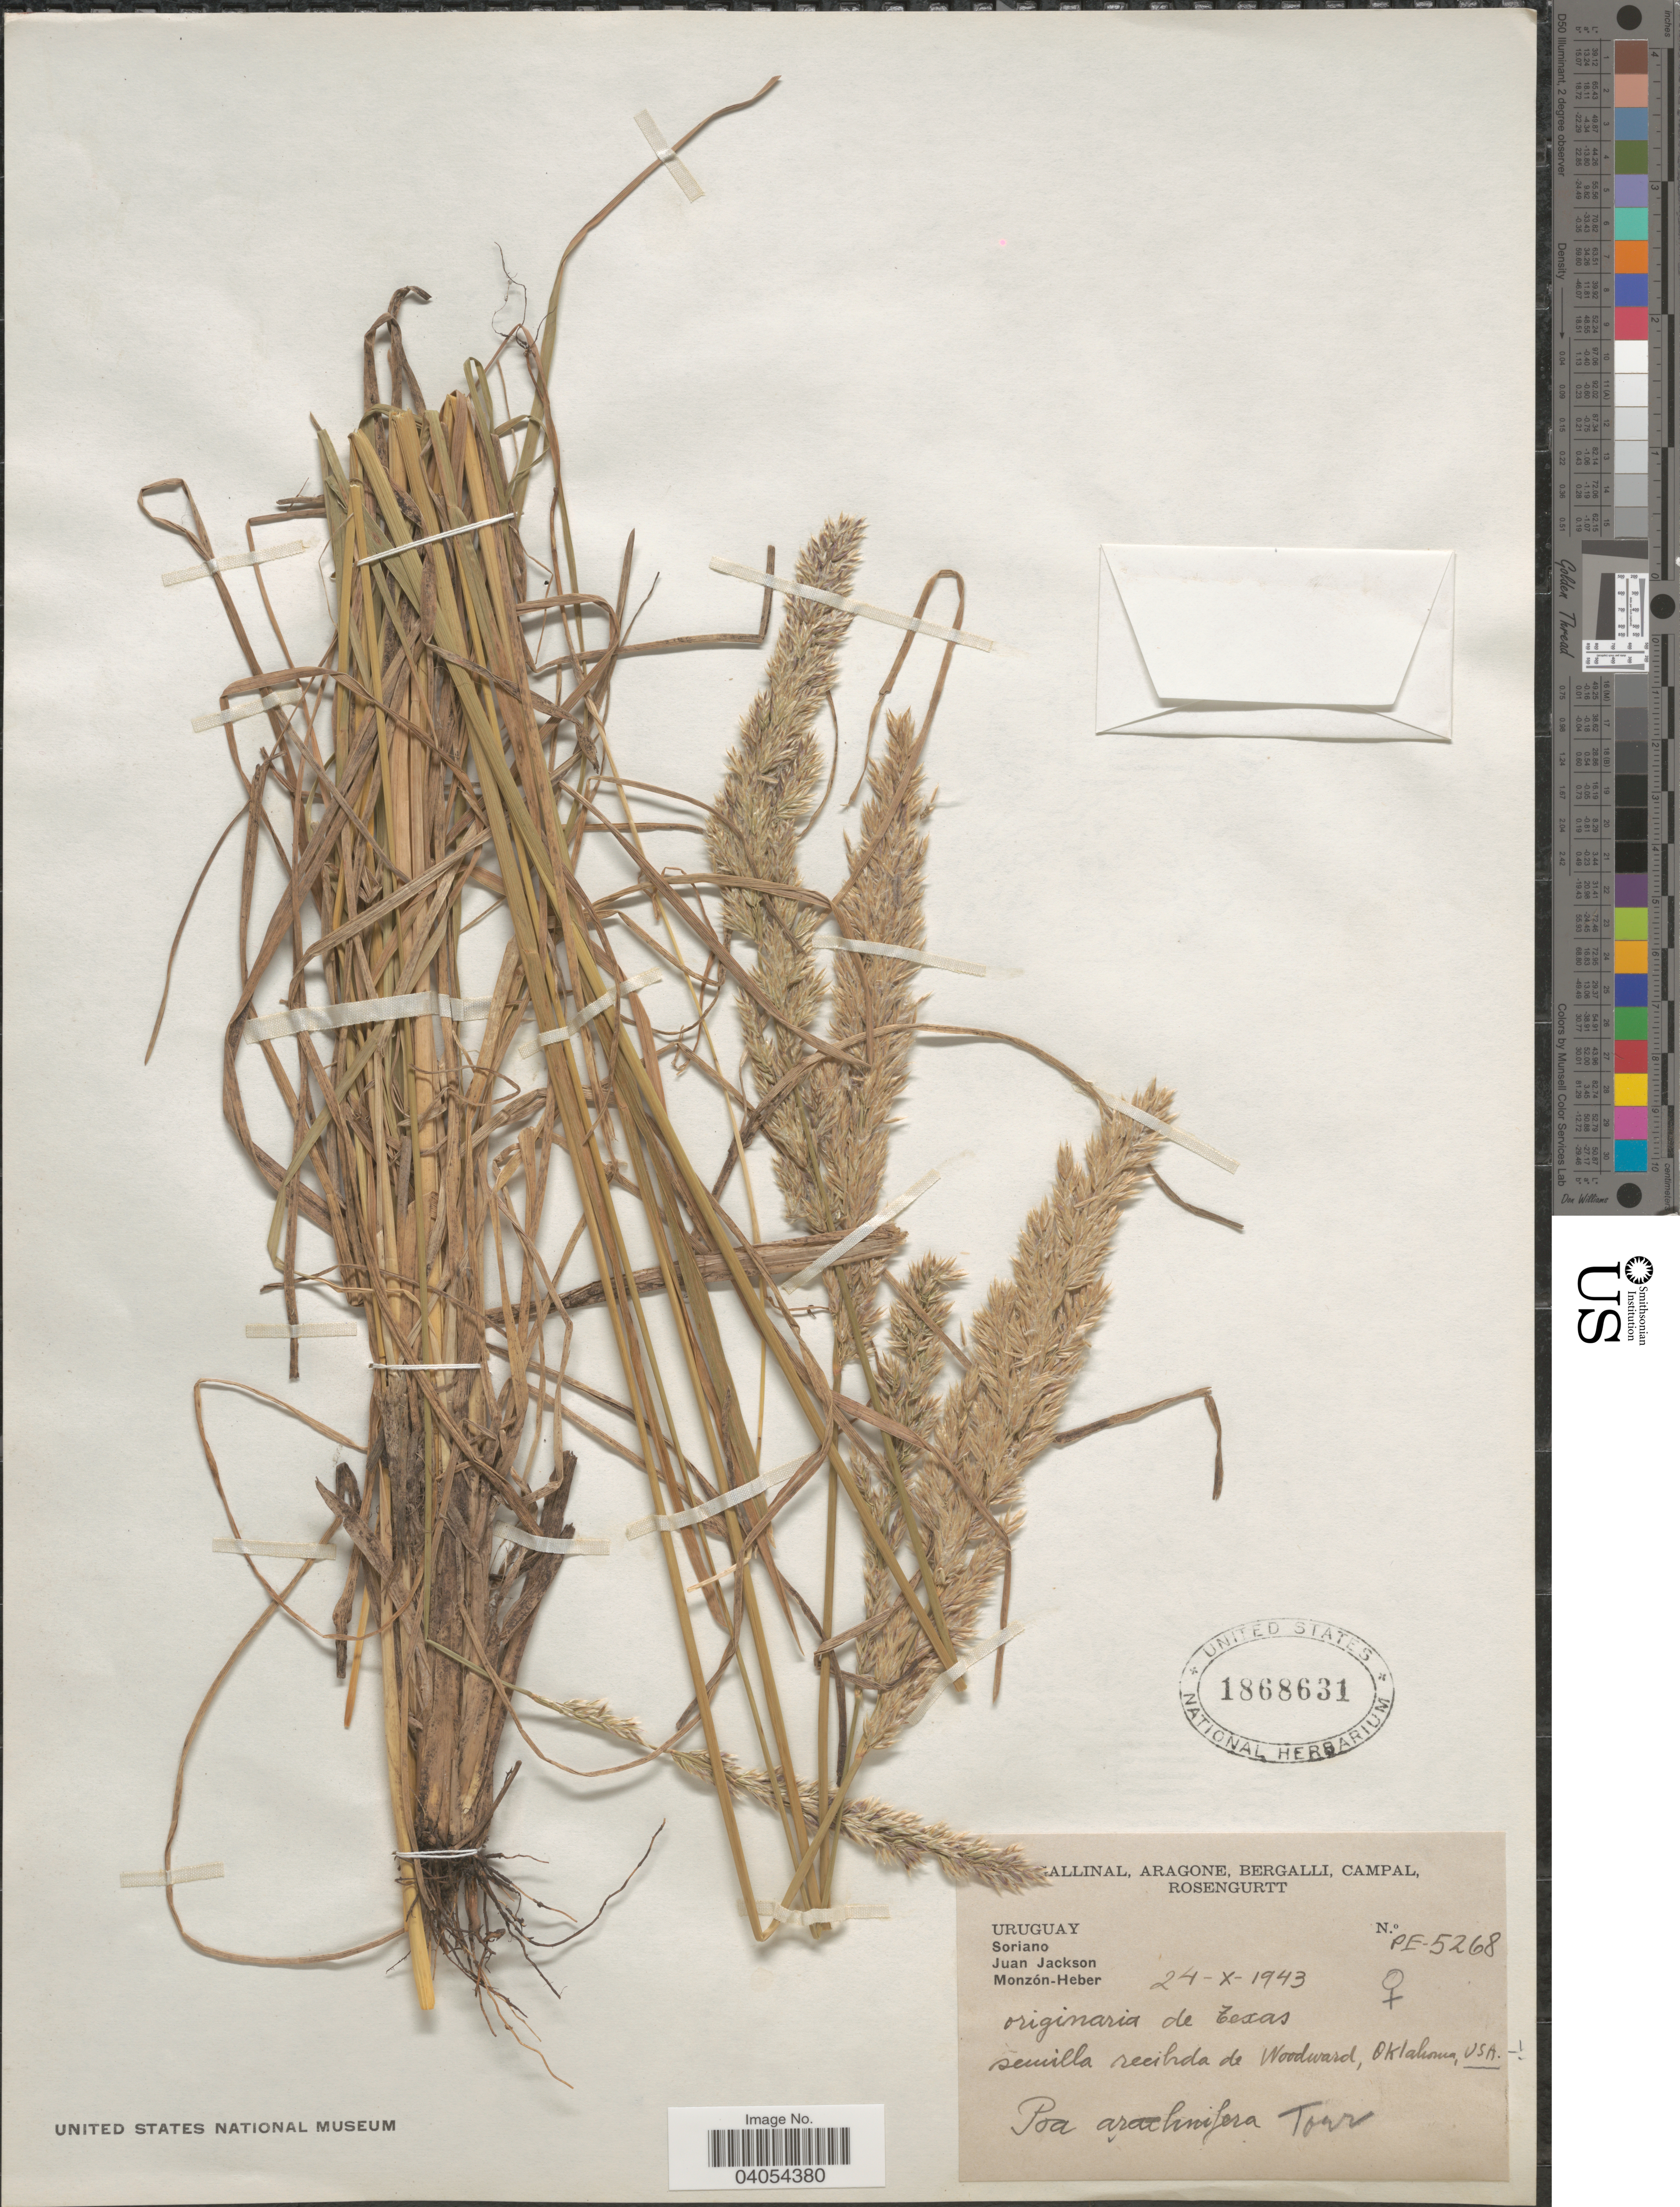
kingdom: Plantae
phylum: Tracheophyta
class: Liliopsida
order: Poales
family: Poaceae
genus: Poa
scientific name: Poa arachnifera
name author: Torr.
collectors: -. Gallinal, -- Aragone, -- Bergalli, -- Campal & Rosengurtt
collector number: PE-5268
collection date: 1943-10-24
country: Uruguay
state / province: Soriano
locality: Juan Jackson. Monzón-Heber.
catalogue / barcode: US 1868631